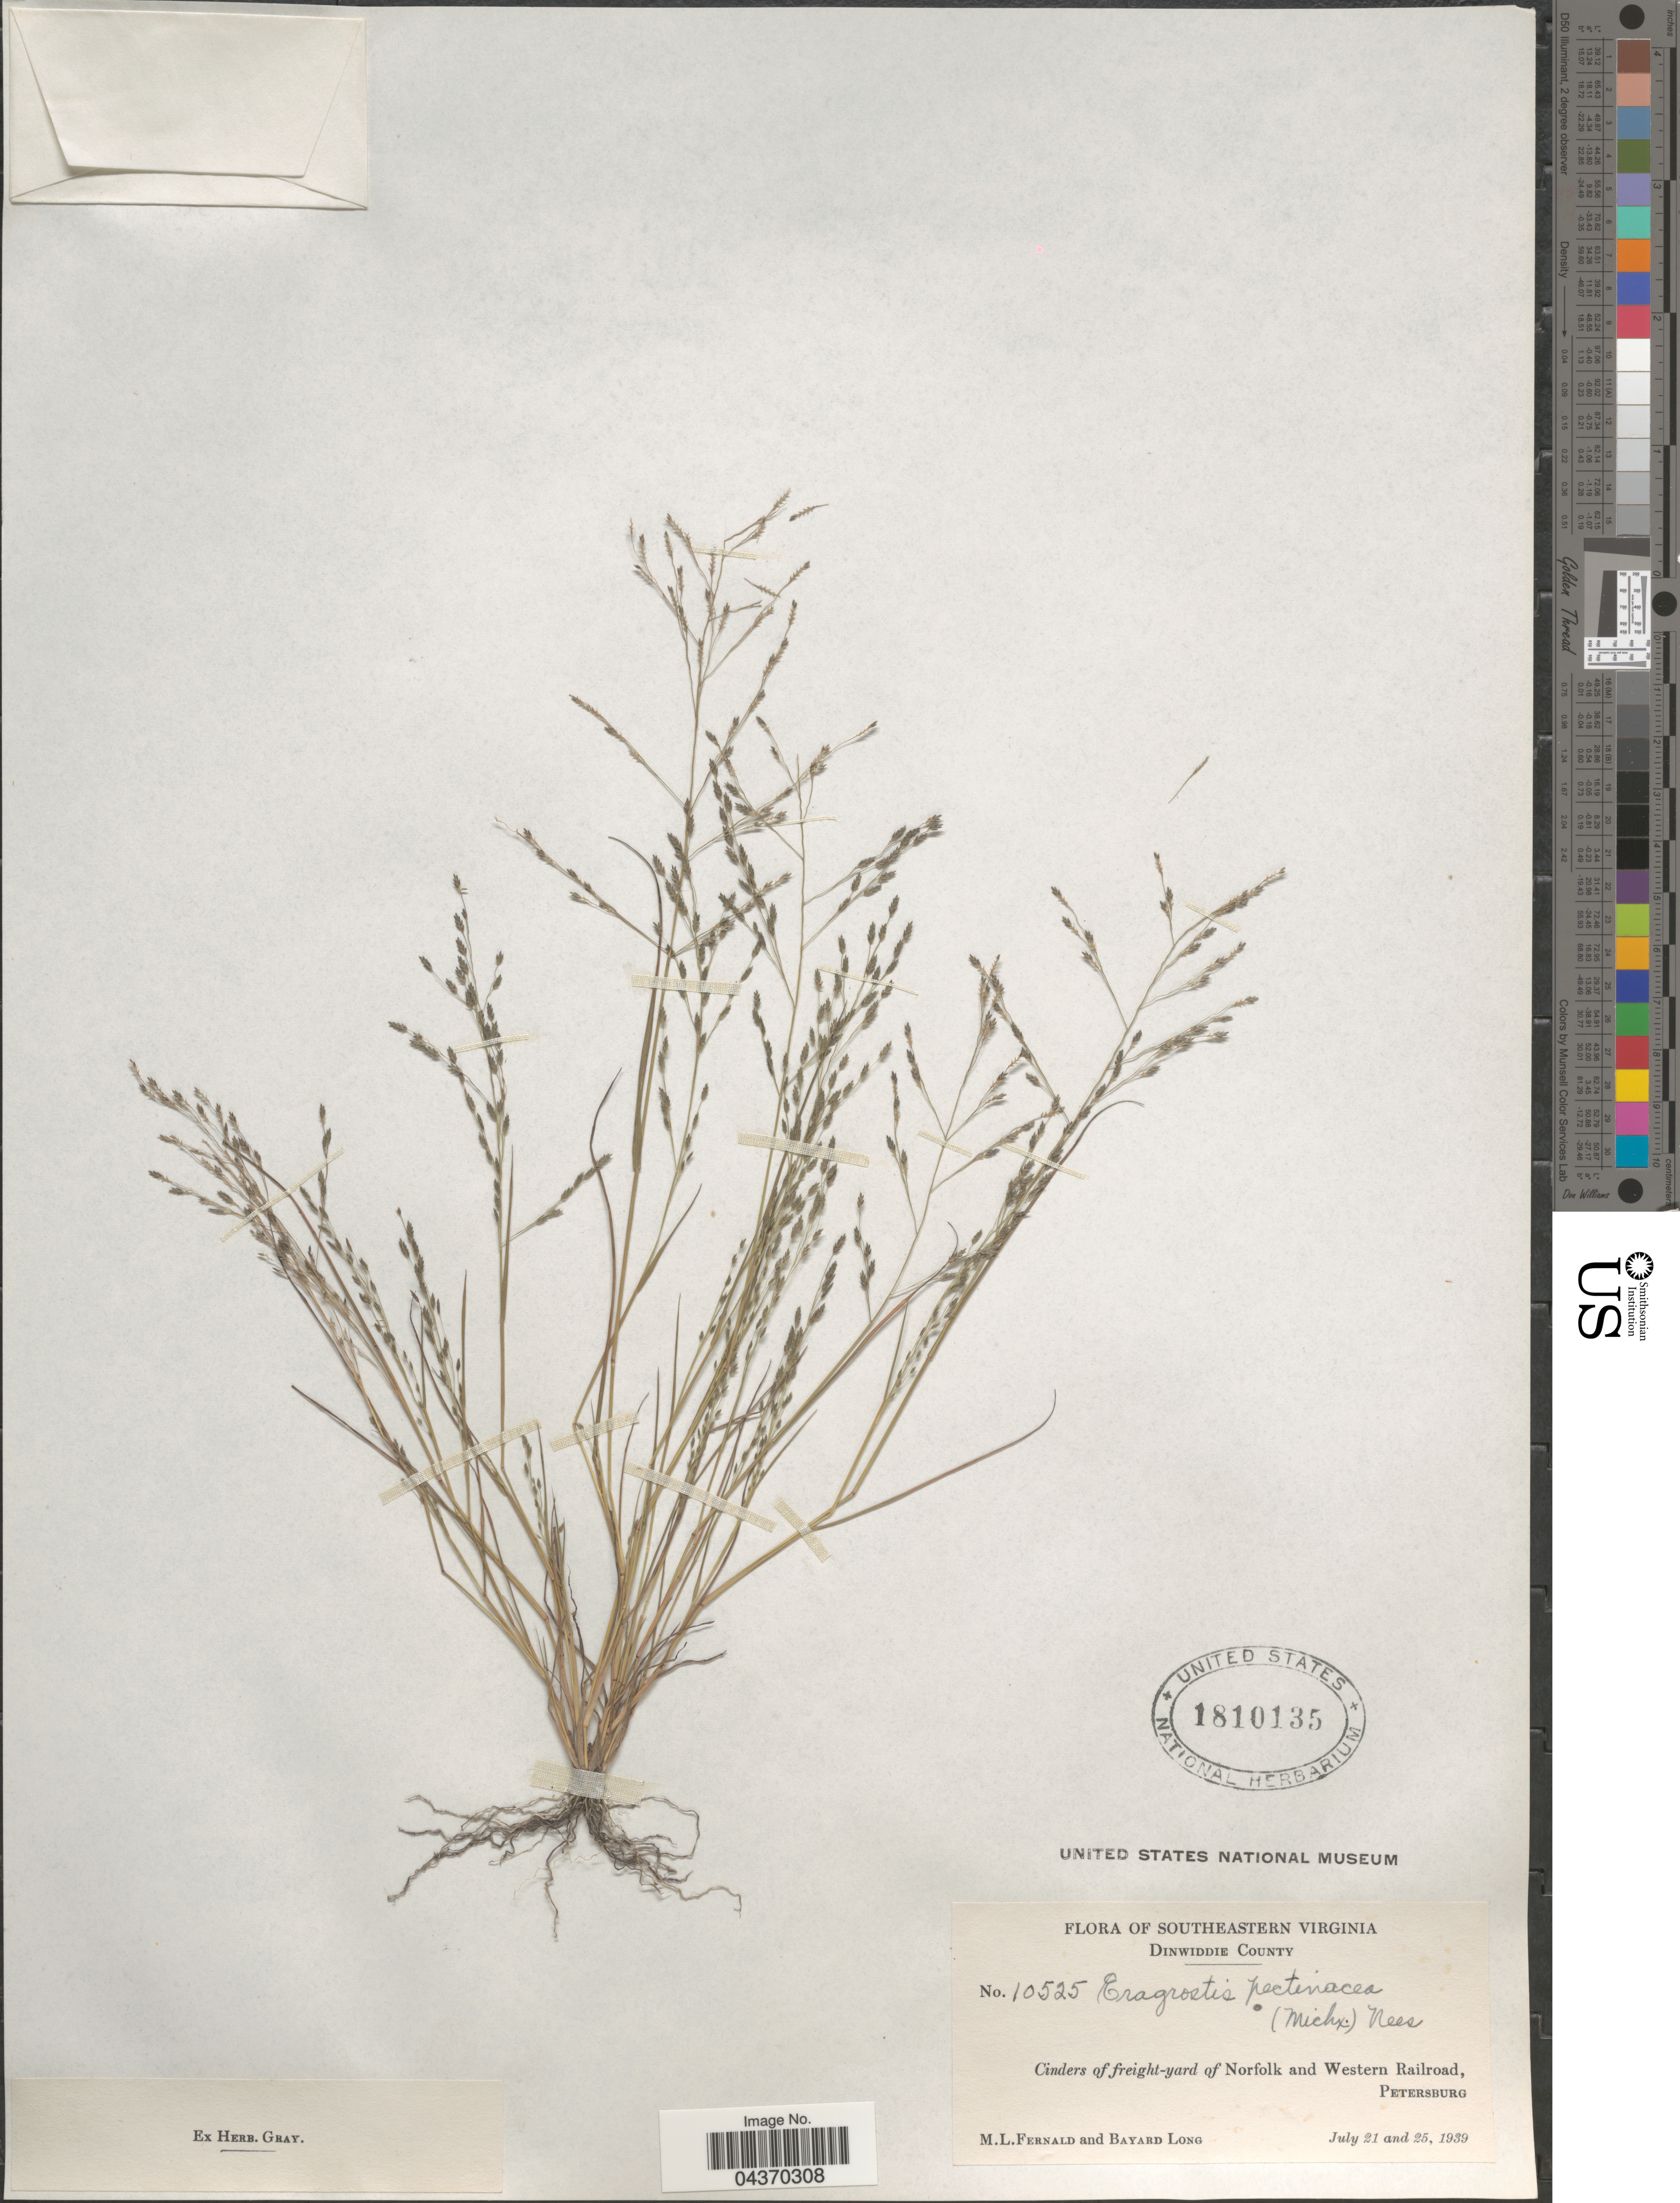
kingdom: Plantae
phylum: Tracheophyta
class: Liliopsida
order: Poales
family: Poaceae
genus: Eragrostis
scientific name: Eragrostis pectinacea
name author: (Michx.) Nees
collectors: M. L. Fernald & B. Long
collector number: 10525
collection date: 1939-07-21/1939-07-25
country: United States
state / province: Virginia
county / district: Dinwiddie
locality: Southeastern Virginia. Dinwiddie County. Cinders of freight-yard of Norfolk and Western Railroad, Petersburg.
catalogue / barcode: US 1810135